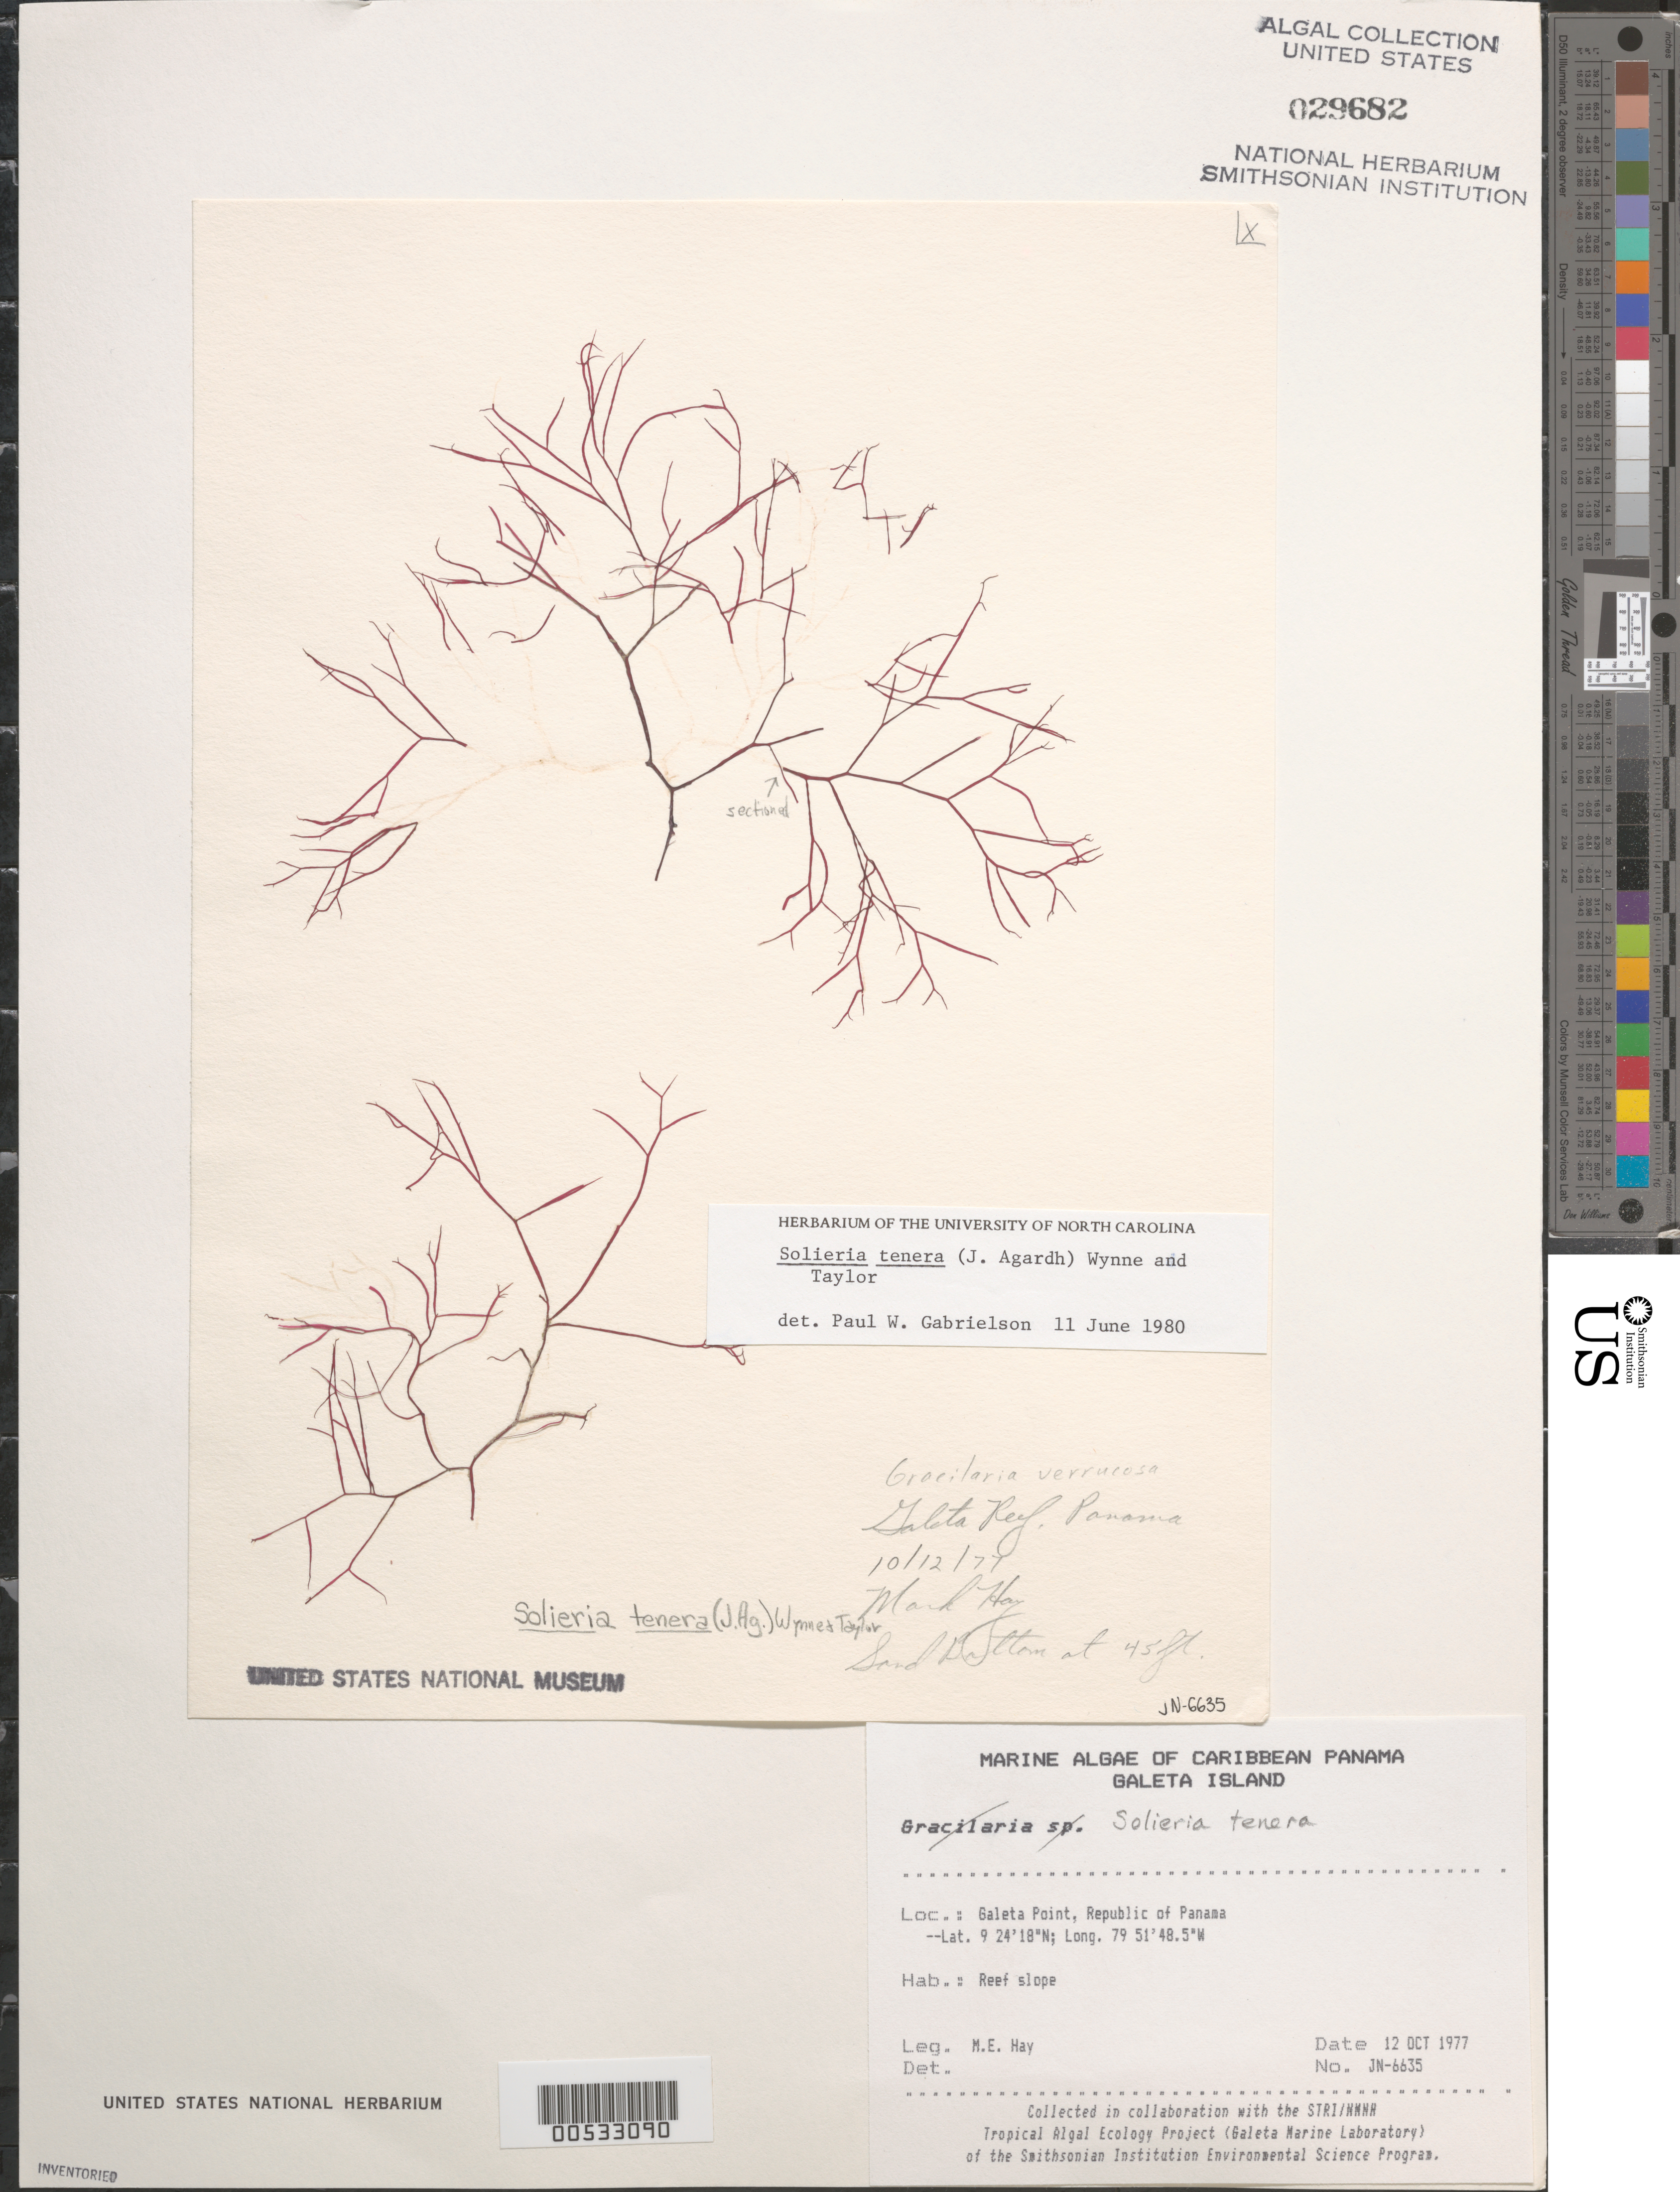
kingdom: Plantae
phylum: Rhodophyta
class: Florideophyceae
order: Gigartinales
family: Solieriaceae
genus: Solieria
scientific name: Solieria filiformis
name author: (Kütz.) P.W. Gabrielson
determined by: Algae name updating Project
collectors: M. E. Hay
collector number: JN-6635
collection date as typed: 12 Oct 1977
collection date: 1977-10-12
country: Panama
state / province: Colón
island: Galeta Island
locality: Galeta Point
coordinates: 9 24' 18" N, 79 51' 48.5" W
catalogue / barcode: US 29682